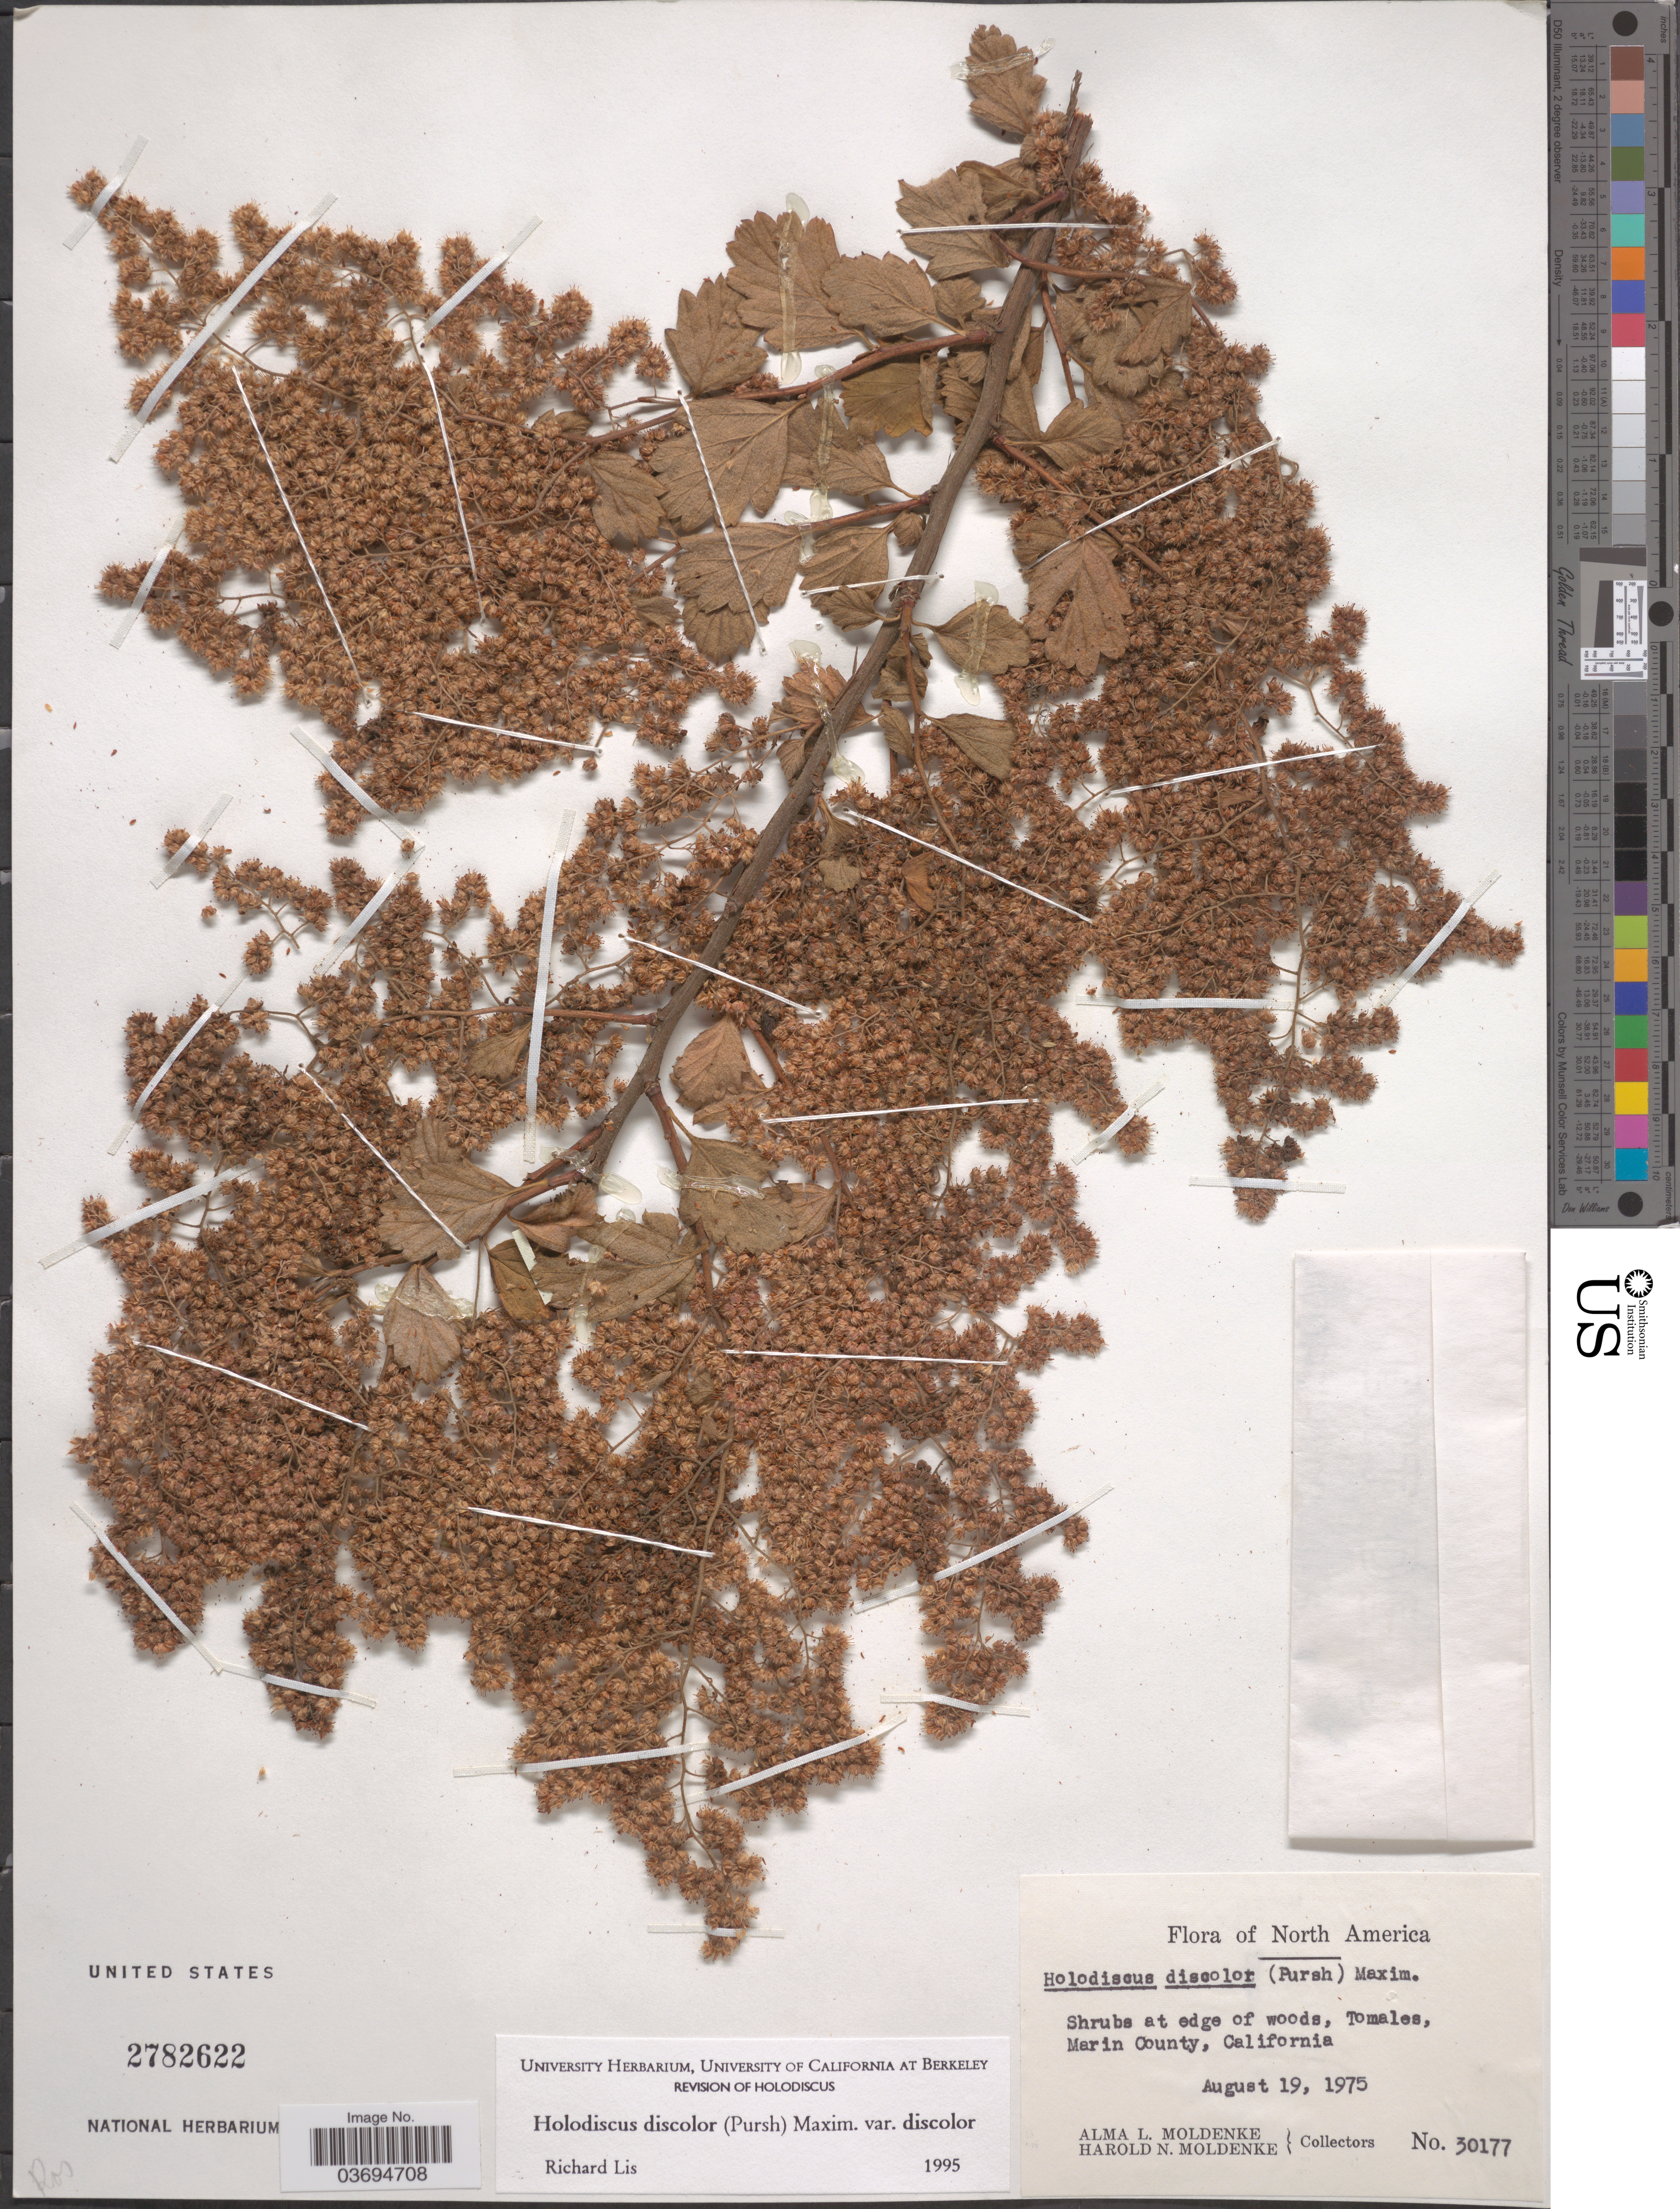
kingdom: Plantae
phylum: Tracheophyta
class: Magnoliopsida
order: Rosales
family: Rosaceae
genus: Holodiscus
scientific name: Holodiscus discolor var. discolor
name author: (Pursh) Maxim.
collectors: A. L. Moldenke & H. N. Moldenke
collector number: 30177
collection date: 1975-08-19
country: United States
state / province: California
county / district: Marin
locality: Shrubs at edge of woods, Tomales, Marin County.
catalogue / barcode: US 2782622